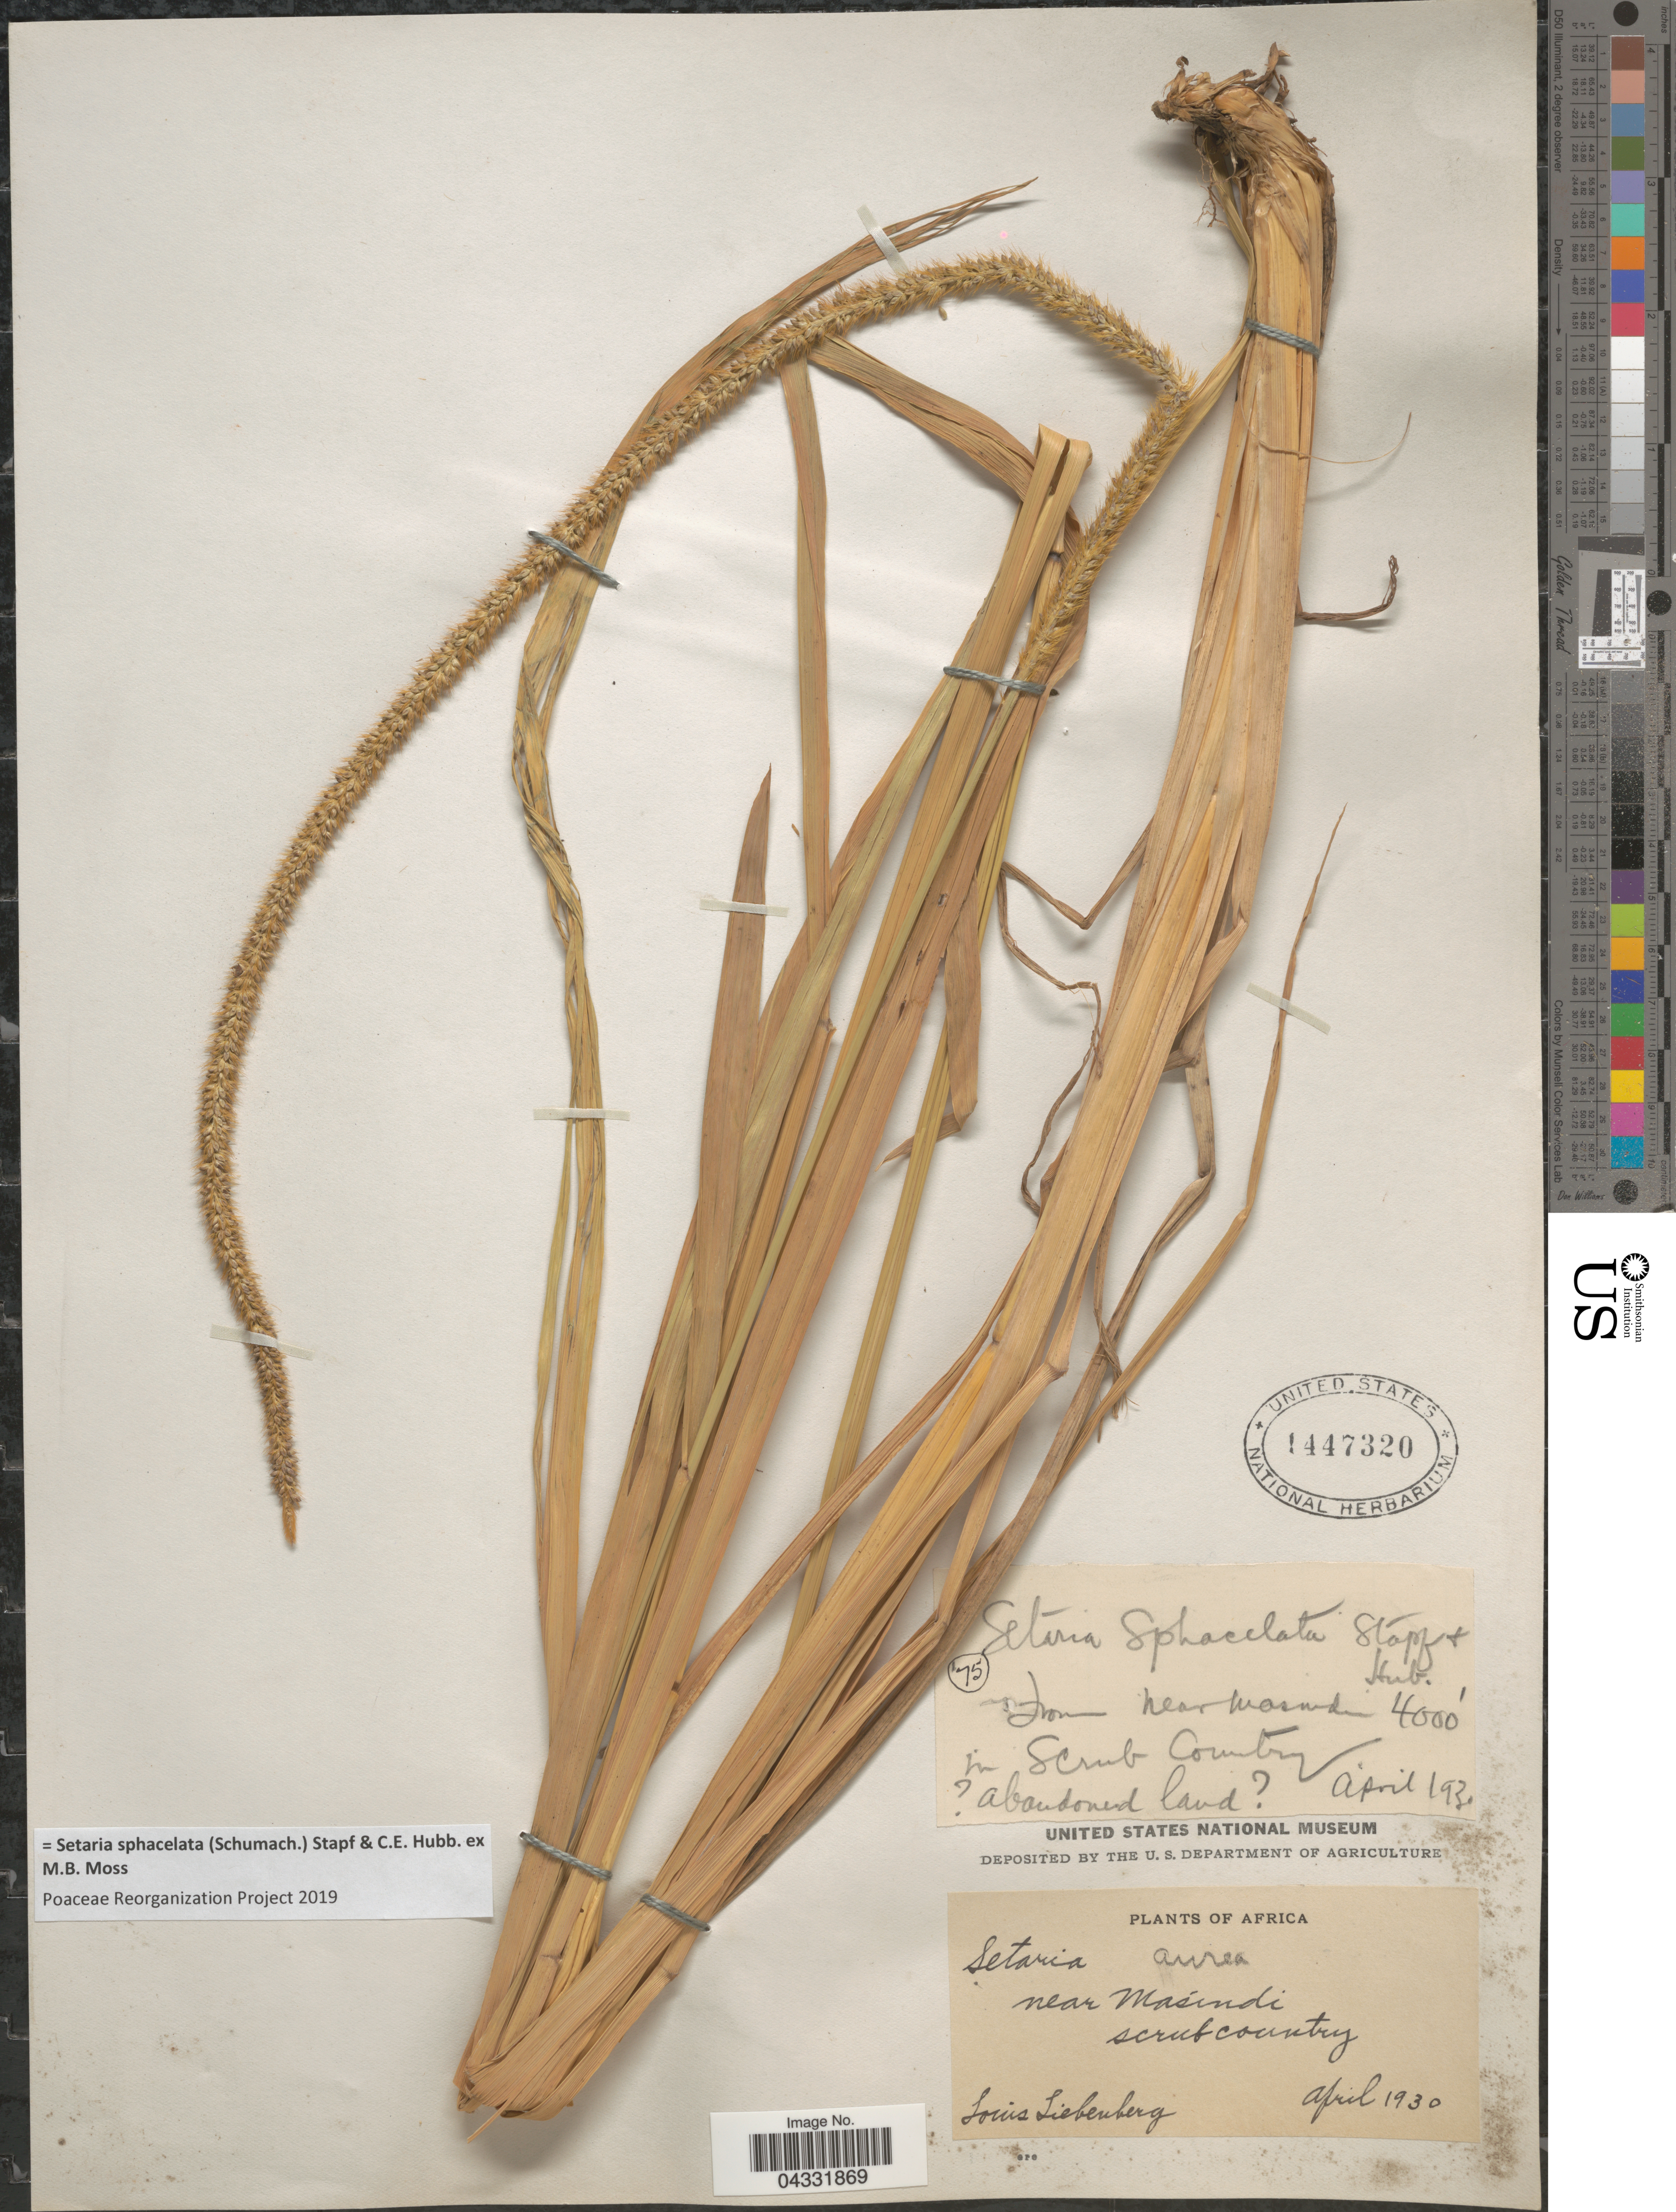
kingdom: Plantae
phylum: Tracheophyta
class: Liliopsida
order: Poales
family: Poaceae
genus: Setaria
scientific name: Setaria sphacelata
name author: (Schumach.) Stapf & Hubb. ex Moss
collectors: L. Liebenberg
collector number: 75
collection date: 1930-04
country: Uganda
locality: Near Masíndi. Scrub County.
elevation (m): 1219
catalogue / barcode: US 1447320